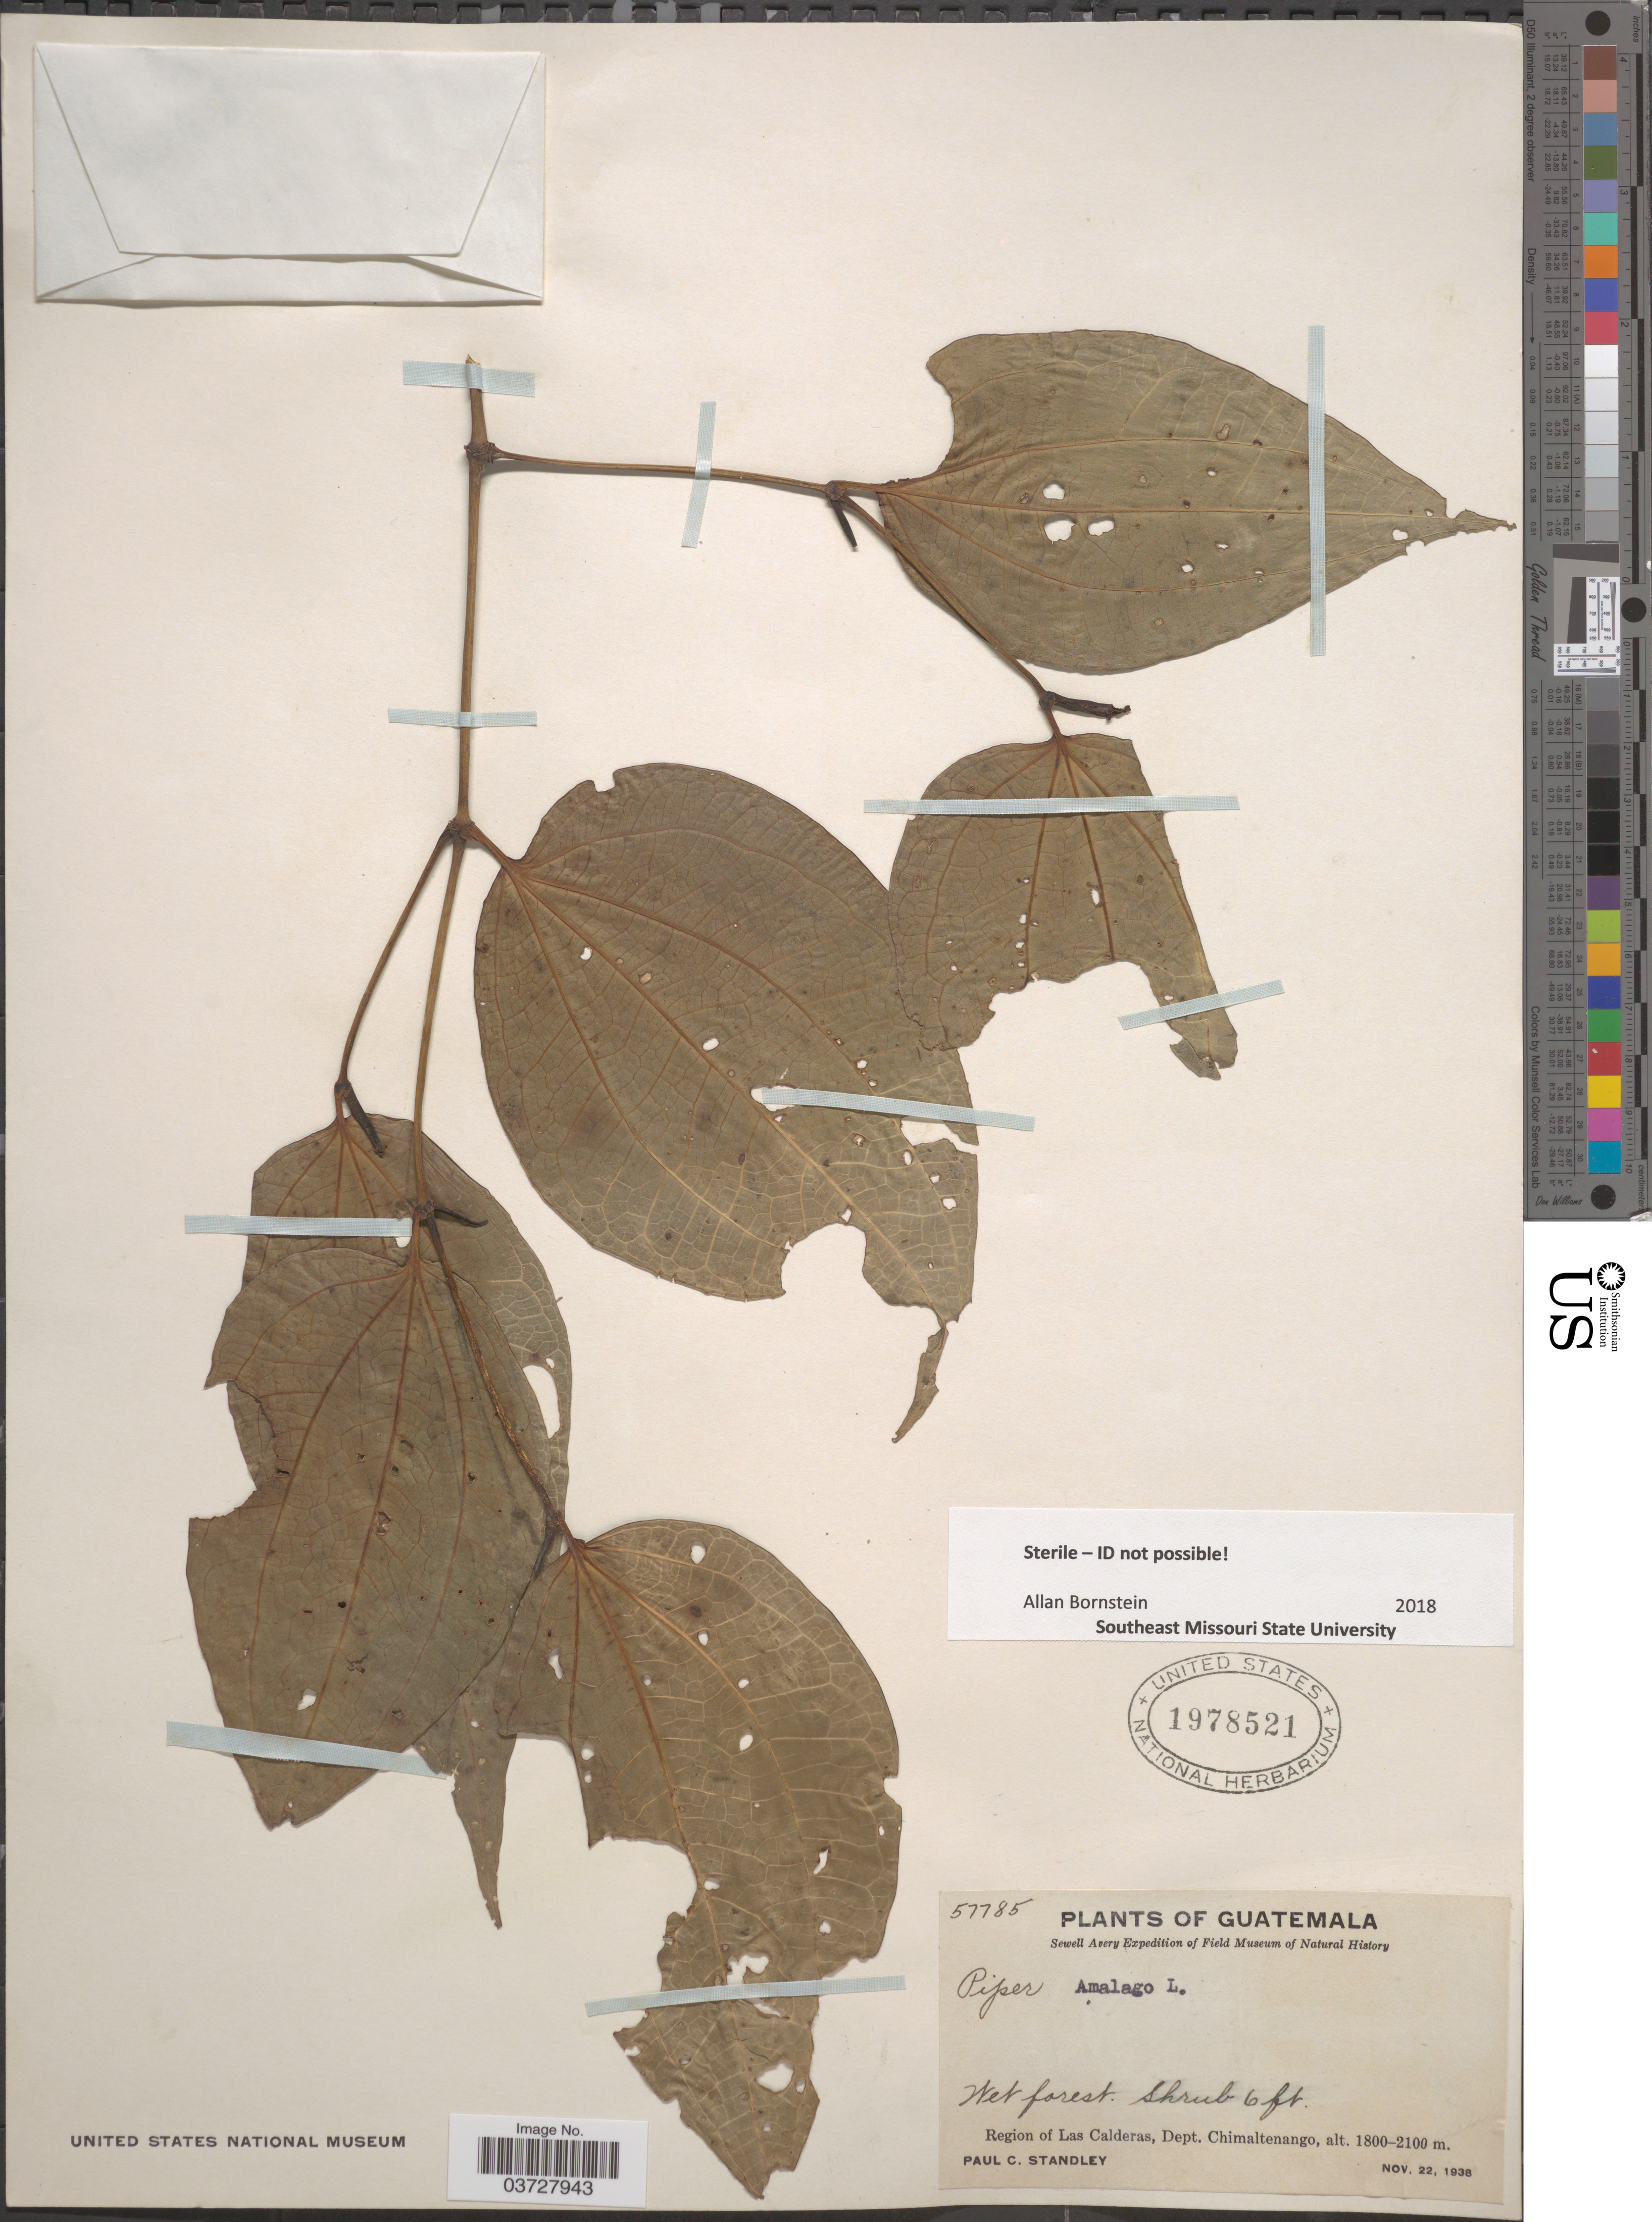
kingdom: Plantae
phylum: Tracheophyta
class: Magnoliopsida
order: Piperales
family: Piperaceae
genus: Piper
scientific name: Piper sp.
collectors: P. C. Standley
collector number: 57785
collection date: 1938-11-22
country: Guatemala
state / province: Chimaltenango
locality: Region of Las Calderas, Dept. Chimaltenango.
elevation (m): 1800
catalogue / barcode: US 1978521